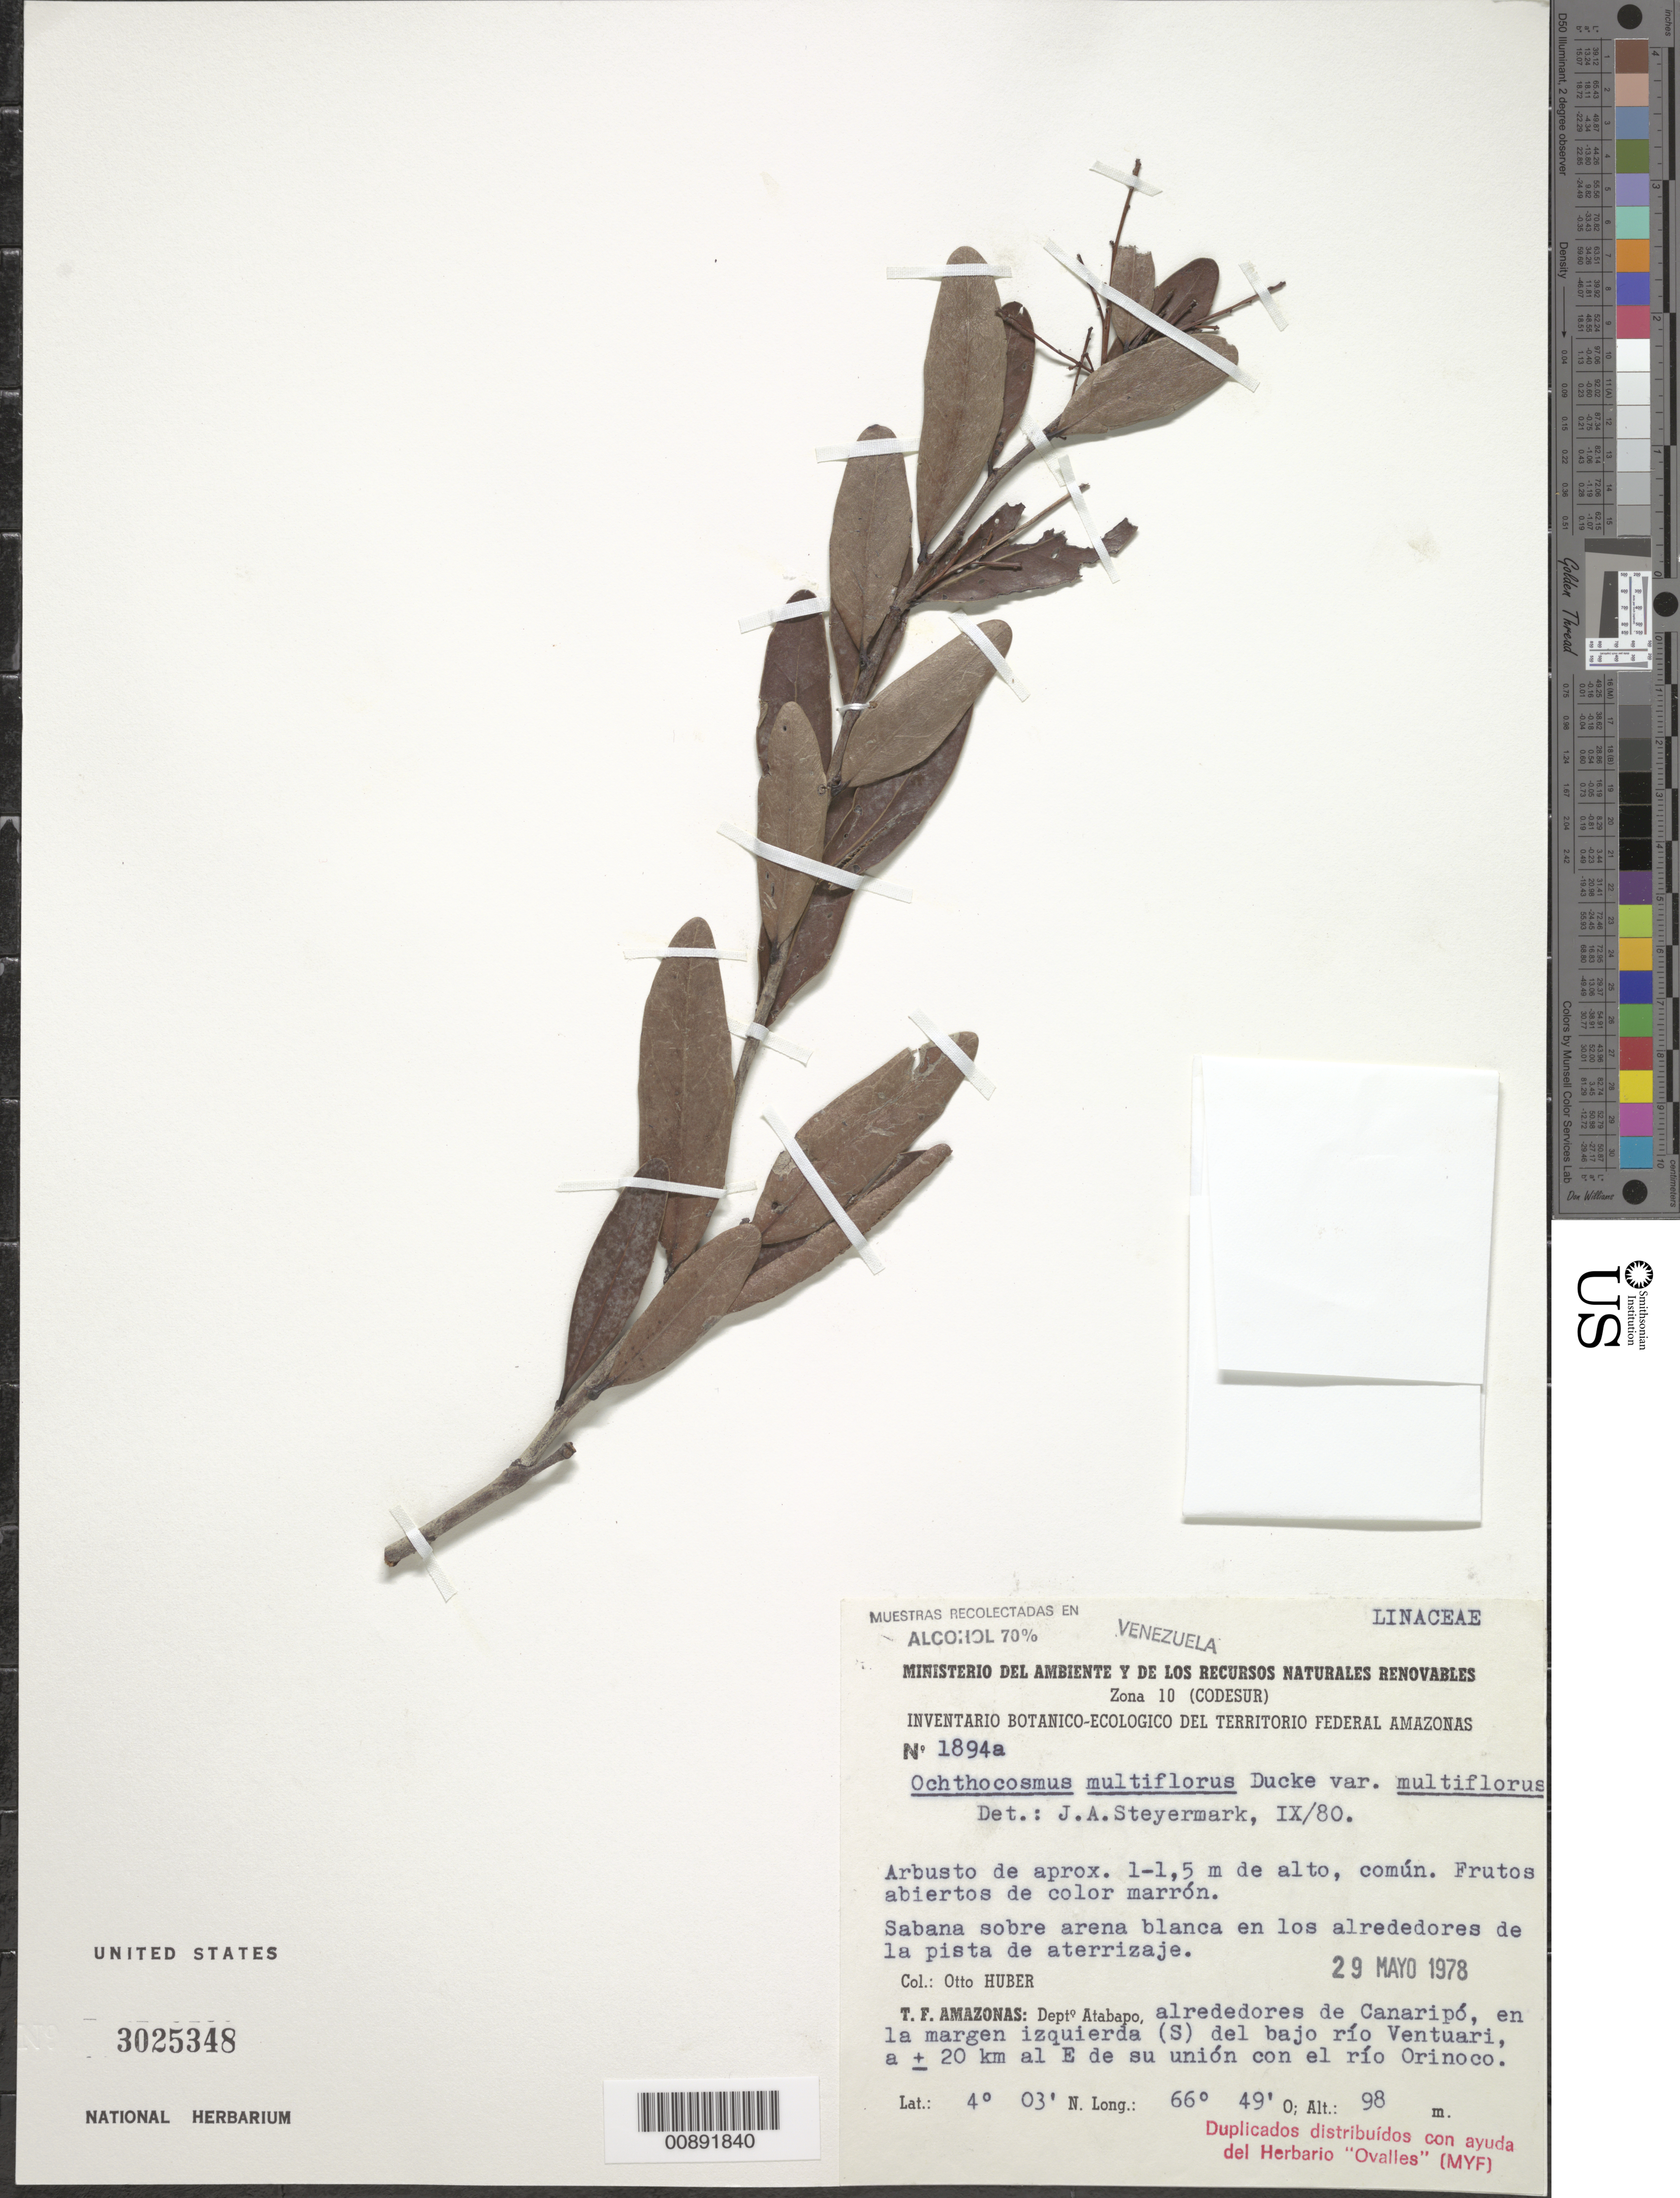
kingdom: Plantae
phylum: Tracheophyta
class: Magnoliopsida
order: Malpighiales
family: Ixonanthaceae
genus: Ochthocosmus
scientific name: Ochthocosmus multiflorus var. multiflorus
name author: Ducke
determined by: Steyermark, Julian A., (VEN)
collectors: O. Huber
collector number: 1894 a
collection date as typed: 29-May-78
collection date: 1978-05-29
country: Venezuela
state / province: Amazonas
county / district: Atabapo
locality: Canaripó, S del Bajo Río Ventuari, 20 km E de la confluencia con el Río Orinoco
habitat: Sabana sobre arena blanca en los alrededores de la pista de aterrizaje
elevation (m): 98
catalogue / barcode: US 3025348